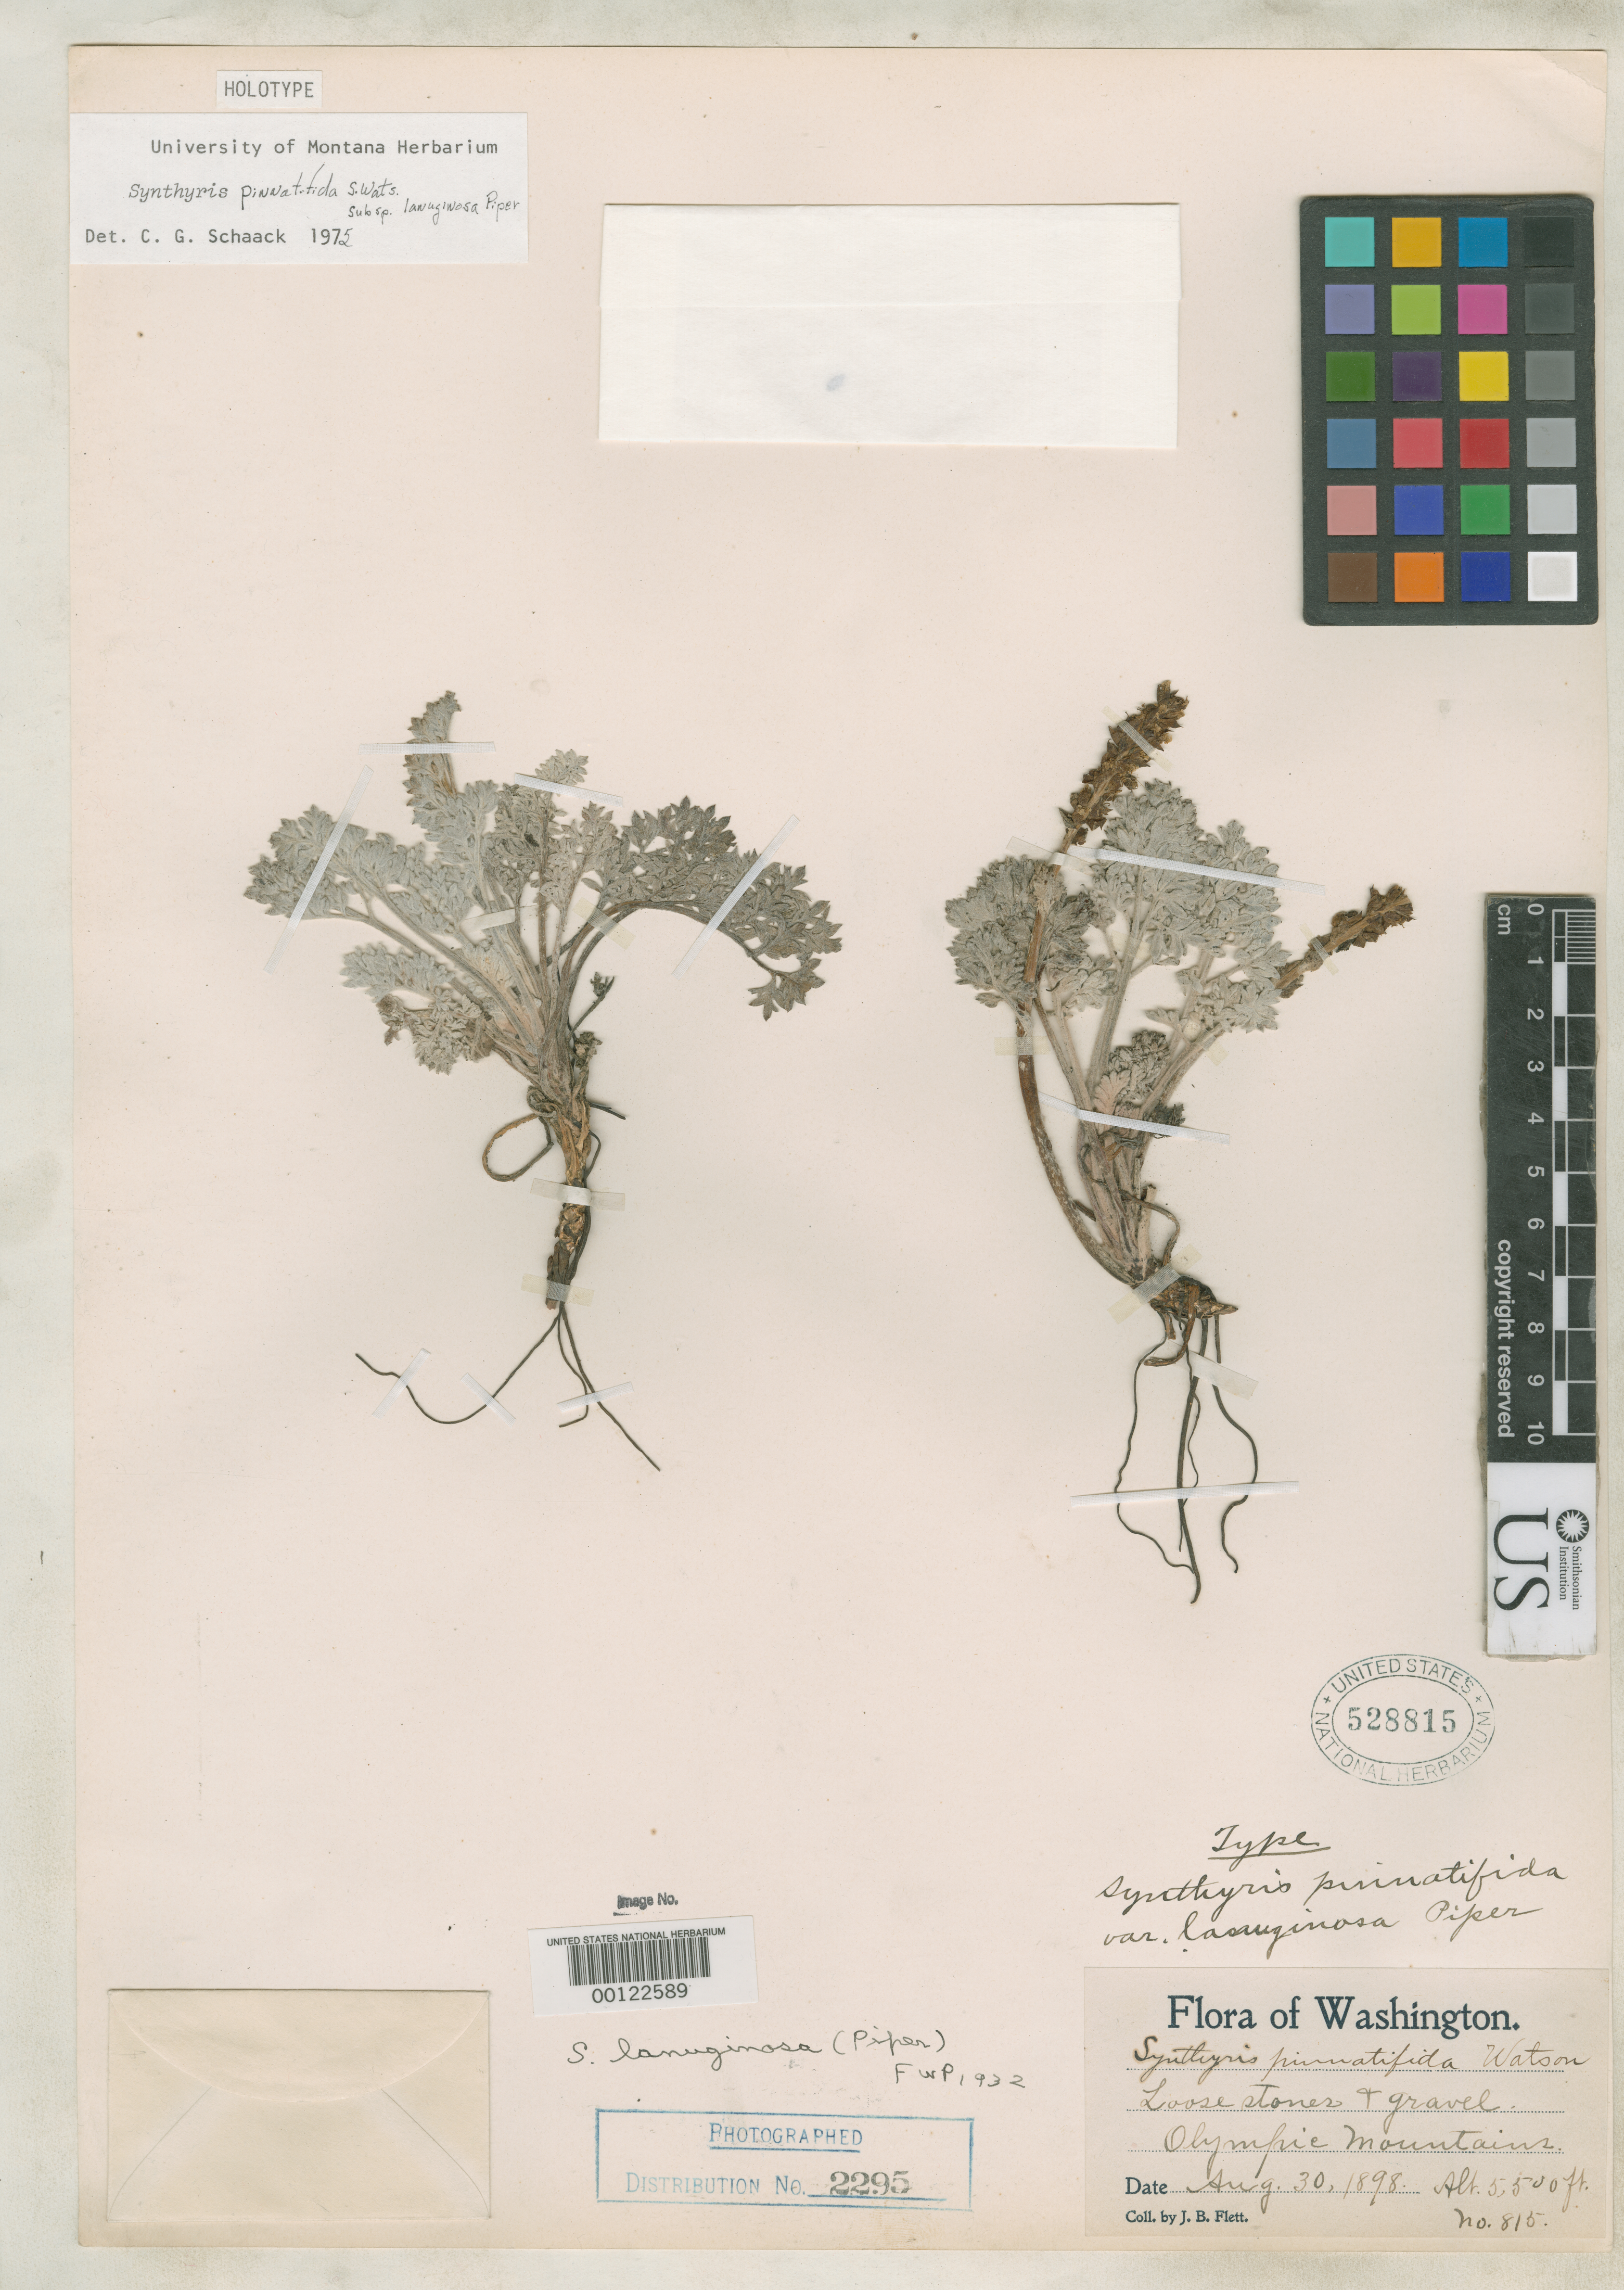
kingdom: Plantae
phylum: Tracheophyta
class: Magnoliopsida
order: Lamiales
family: Plantaginaceae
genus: Synthyris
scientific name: Synthyris pinnatifida subsp. lanuginosa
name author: Piper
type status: Holotype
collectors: J. Flett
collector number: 815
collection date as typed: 30 Aug 1898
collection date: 1898-08-30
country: United States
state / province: Washington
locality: Olympic Mountains.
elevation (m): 1650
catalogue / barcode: US 528815